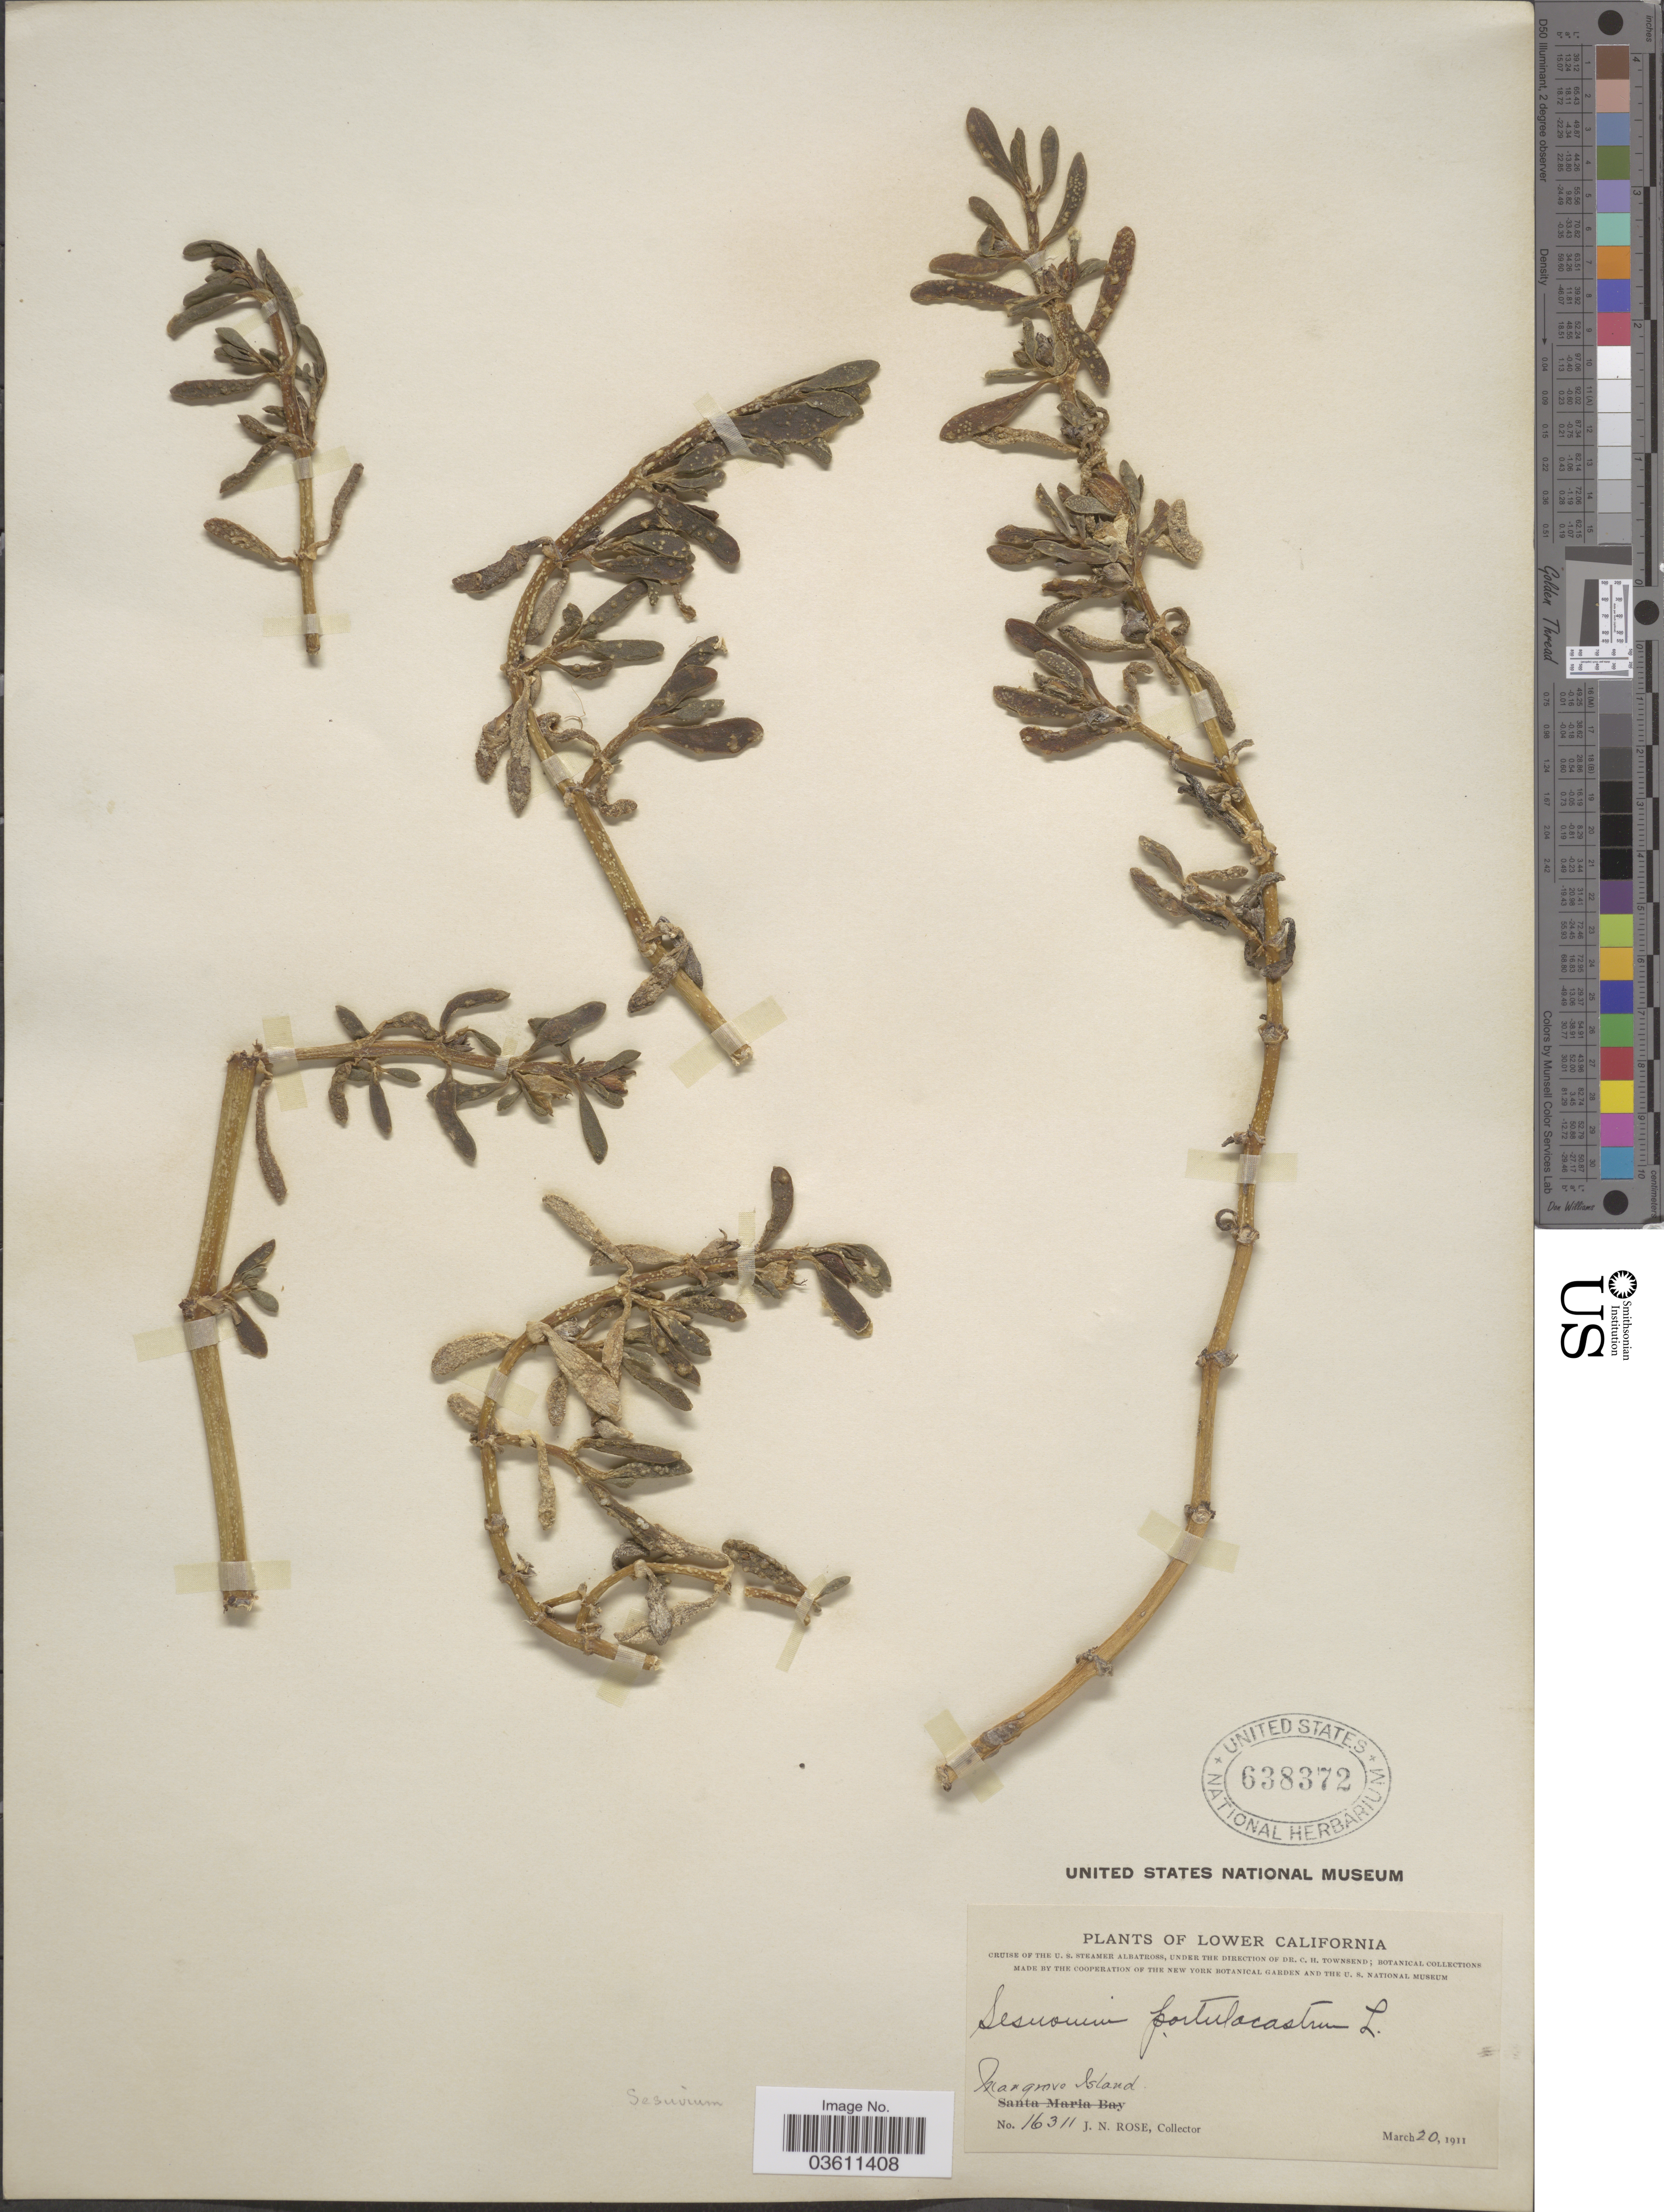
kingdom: Plantae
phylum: Tracheophyta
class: Magnoliopsida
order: Caryophyllales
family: Aizoaceae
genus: Sesuvium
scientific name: Sesuvium portulacastrum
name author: (L.) L.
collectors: J. N. Rose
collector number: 16311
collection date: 1911-03-20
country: Mexico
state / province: Baja California Sur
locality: Lower California. Mangrove Island.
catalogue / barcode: US 638372